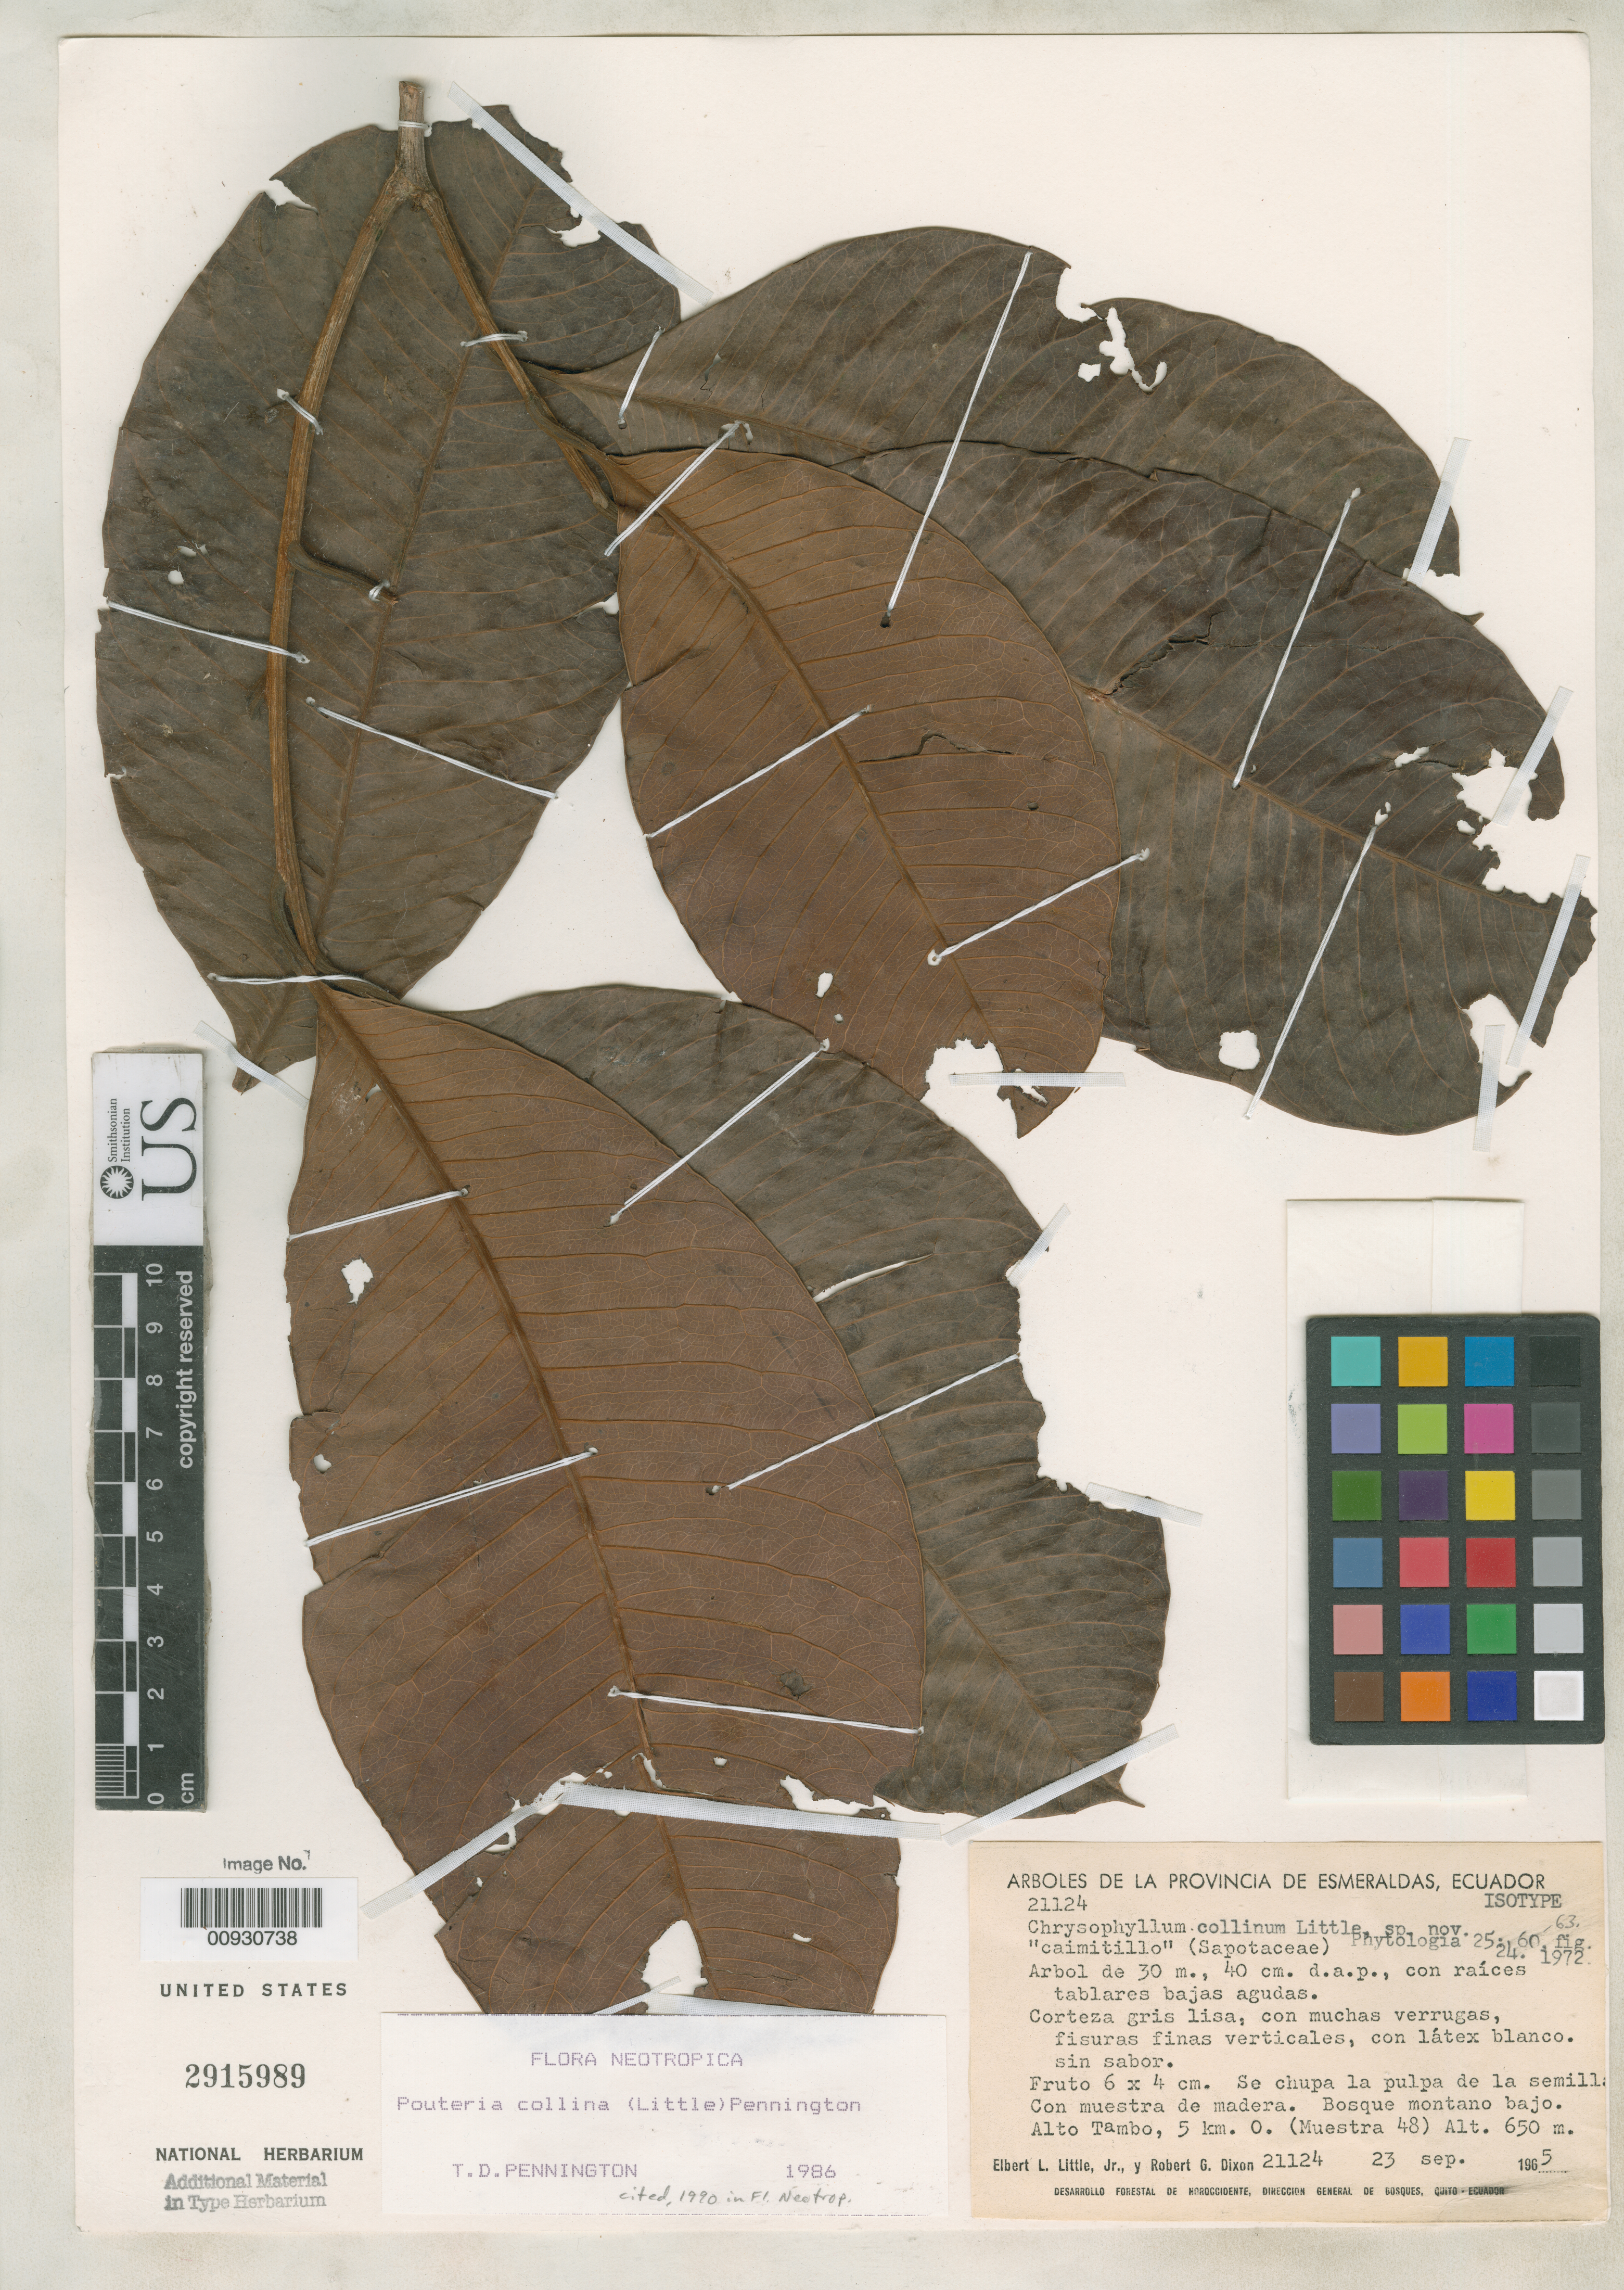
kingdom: Plantae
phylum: Tracheophyta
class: Magnoliopsida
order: Ericales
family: Sapotaceae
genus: Chrysophyllum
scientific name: Chrysophyllum collinum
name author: Little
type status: Isotype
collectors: E. L. Little & R. G. Dixon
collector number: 21124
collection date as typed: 23 Sep 1965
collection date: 1965-09-23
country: Ecuador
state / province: Esmeraldas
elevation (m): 650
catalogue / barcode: US 2915989